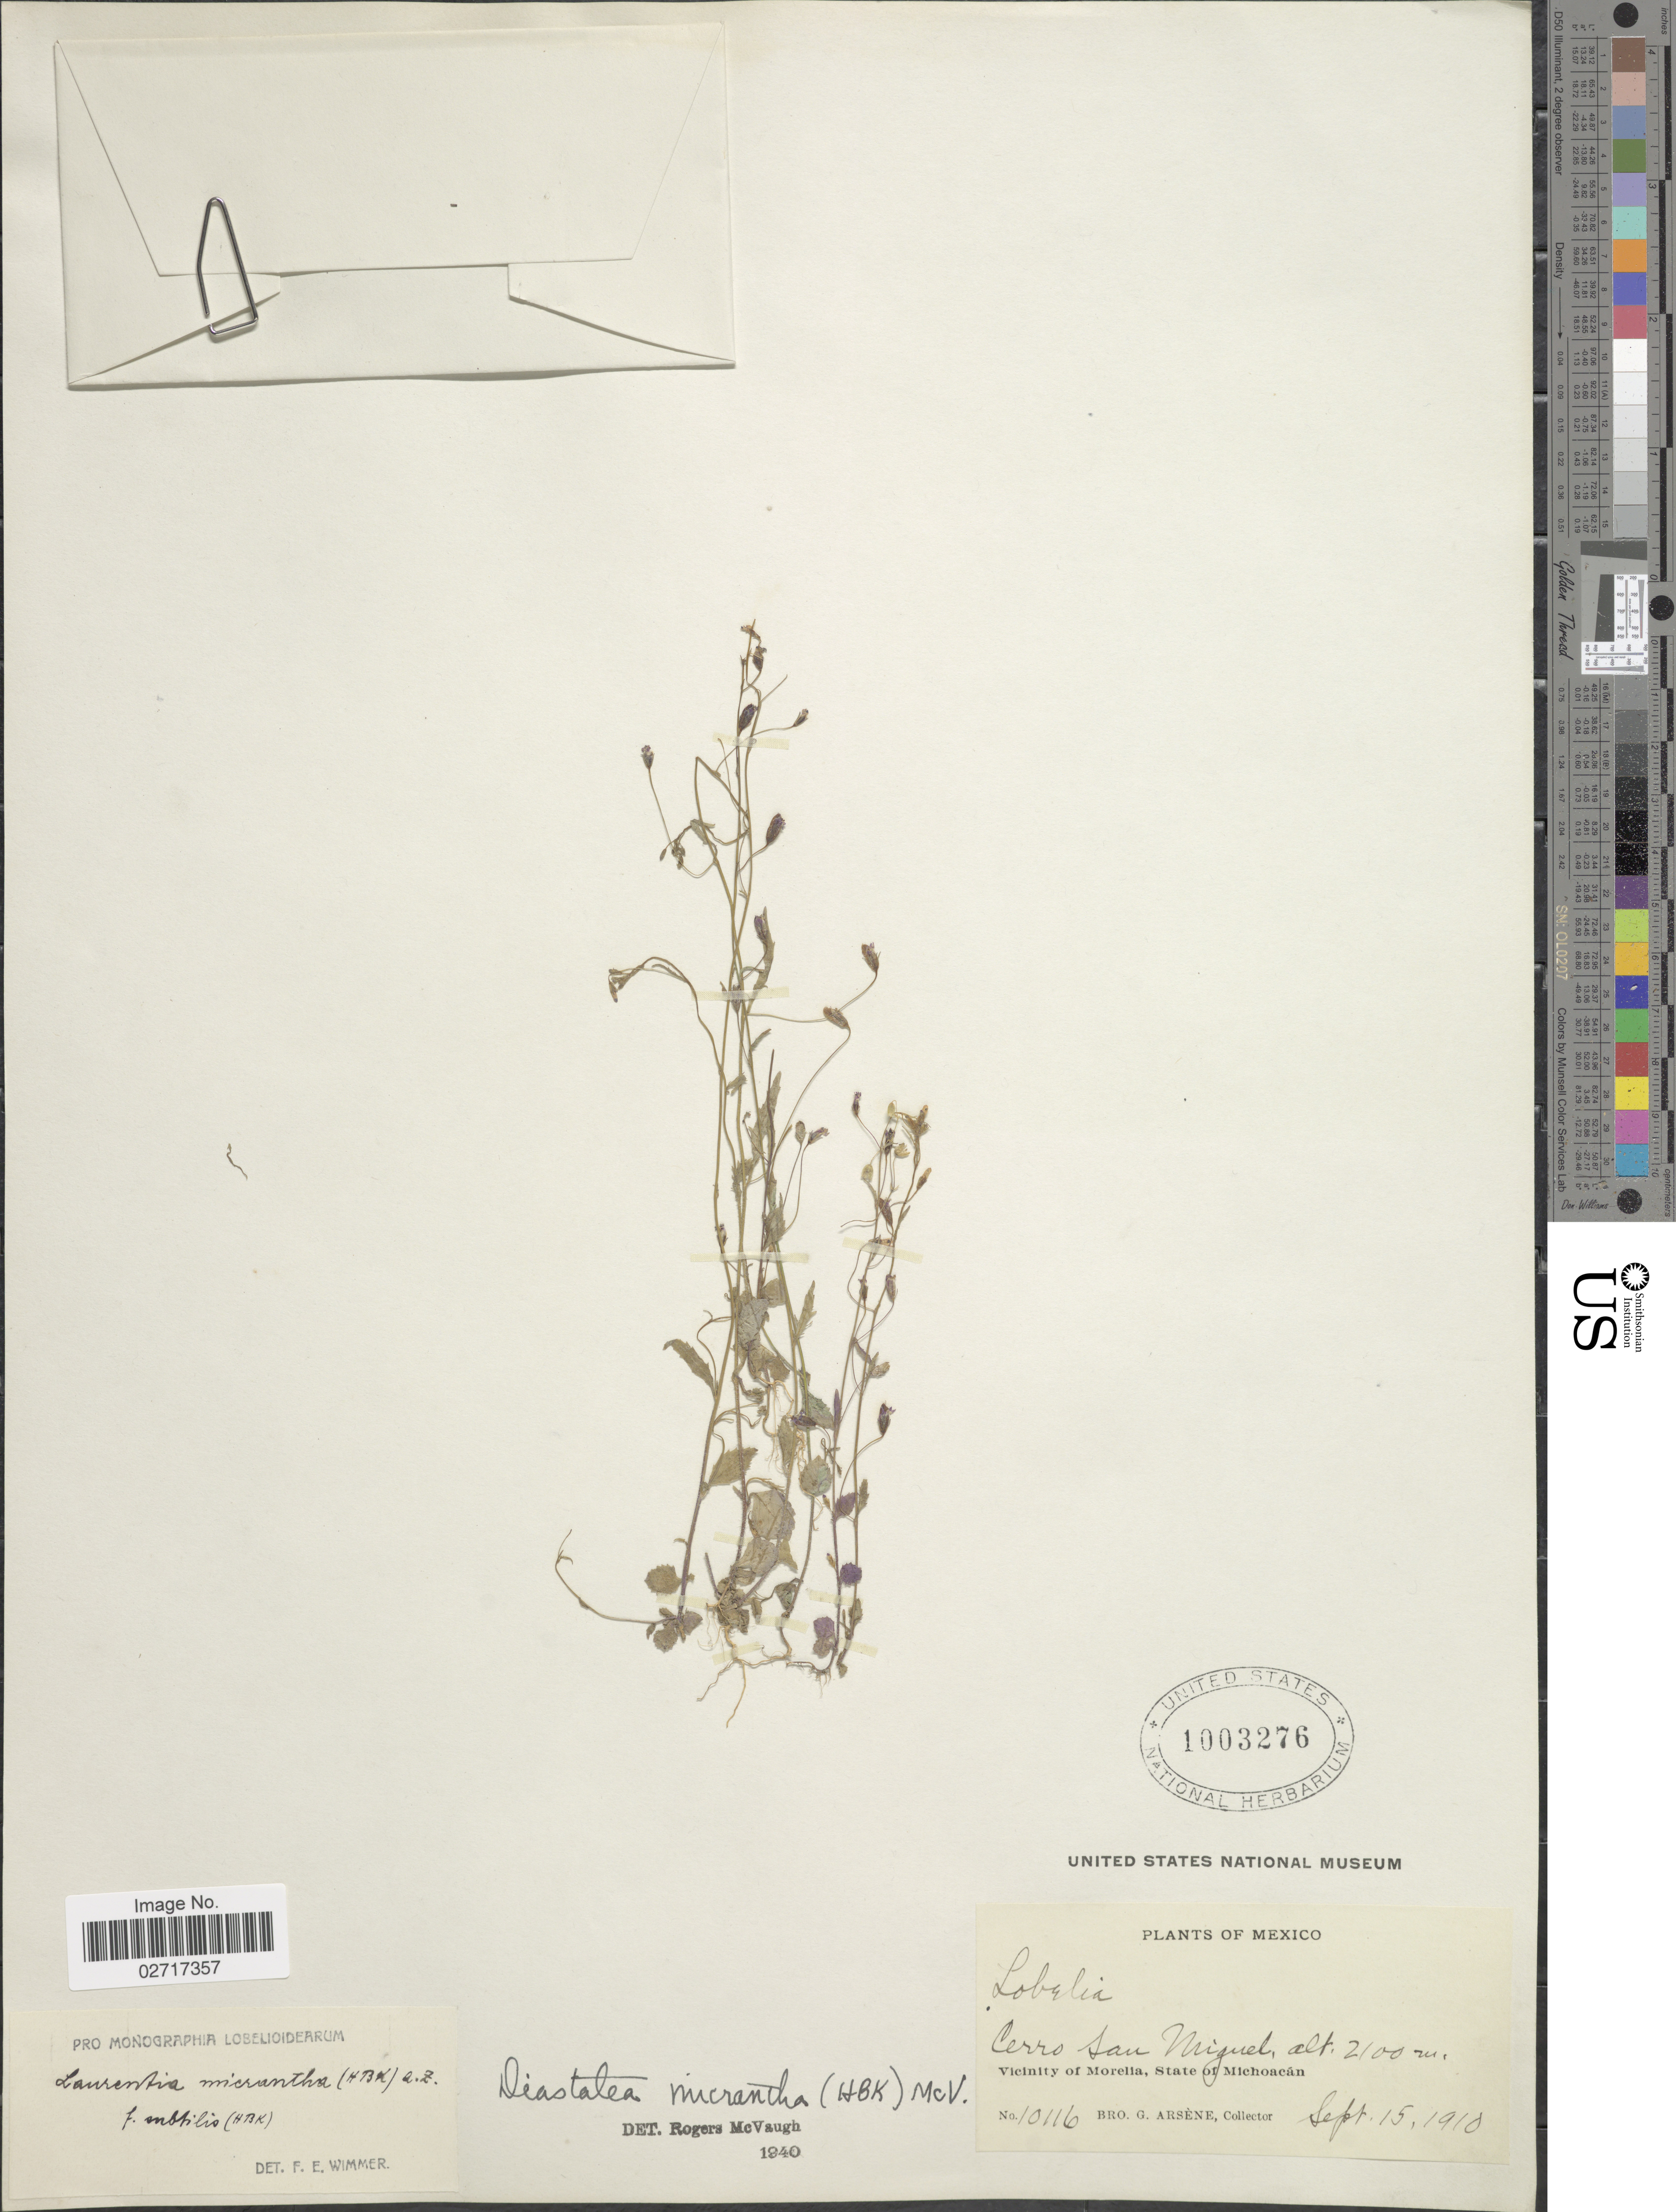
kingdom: Plantae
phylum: Tracheophyta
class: Magnoliopsida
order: Asterales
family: Campanulaceae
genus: Diastatea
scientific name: Diastatea micrantha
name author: (Kunth) McVaugh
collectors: Bro. G. Arsène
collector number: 10116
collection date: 1910-09-15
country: Mexico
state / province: Michoacán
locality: Cerro San Miguel. Vicinity of Morelia.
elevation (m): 2100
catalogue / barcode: US 1003276